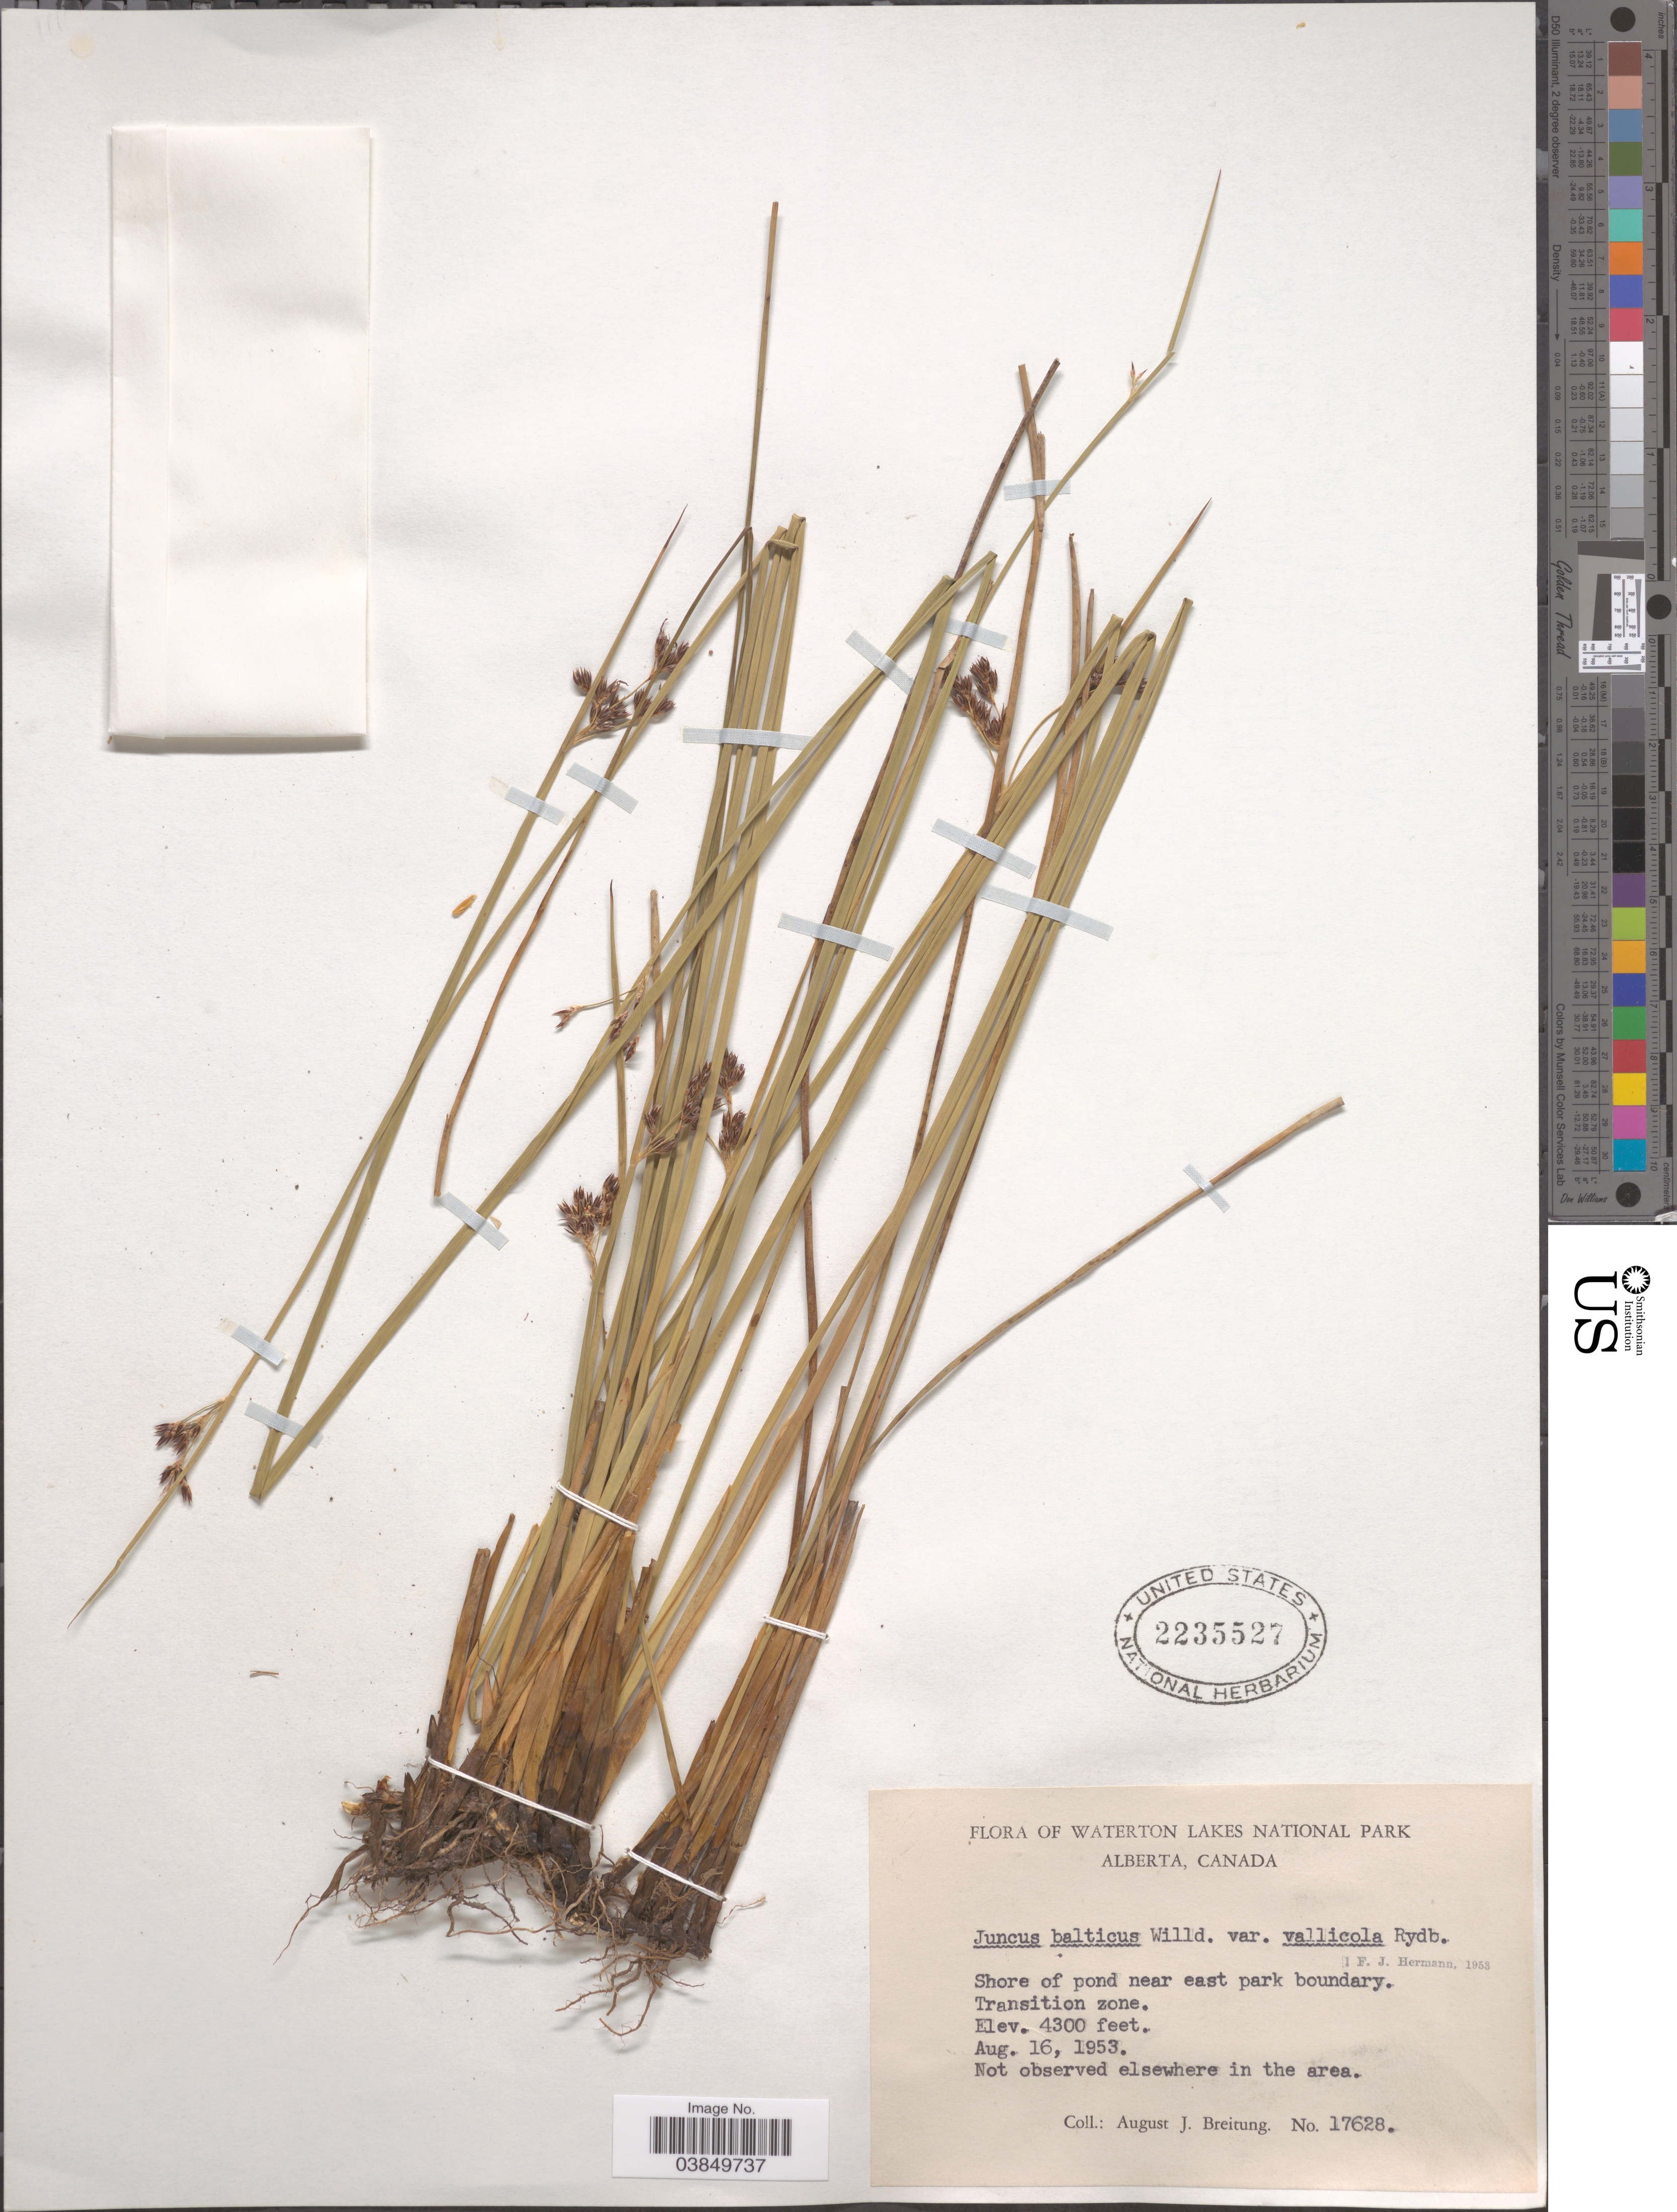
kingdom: Plantae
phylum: Tracheophyta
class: Liliopsida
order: Poales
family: Juncaceae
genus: Juncus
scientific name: Juncus balticus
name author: Willd.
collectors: A. Breitung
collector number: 17628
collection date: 1953-08-16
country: Canada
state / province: Alberta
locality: Waterton Lakes National Park.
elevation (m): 1311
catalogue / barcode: US 2235527